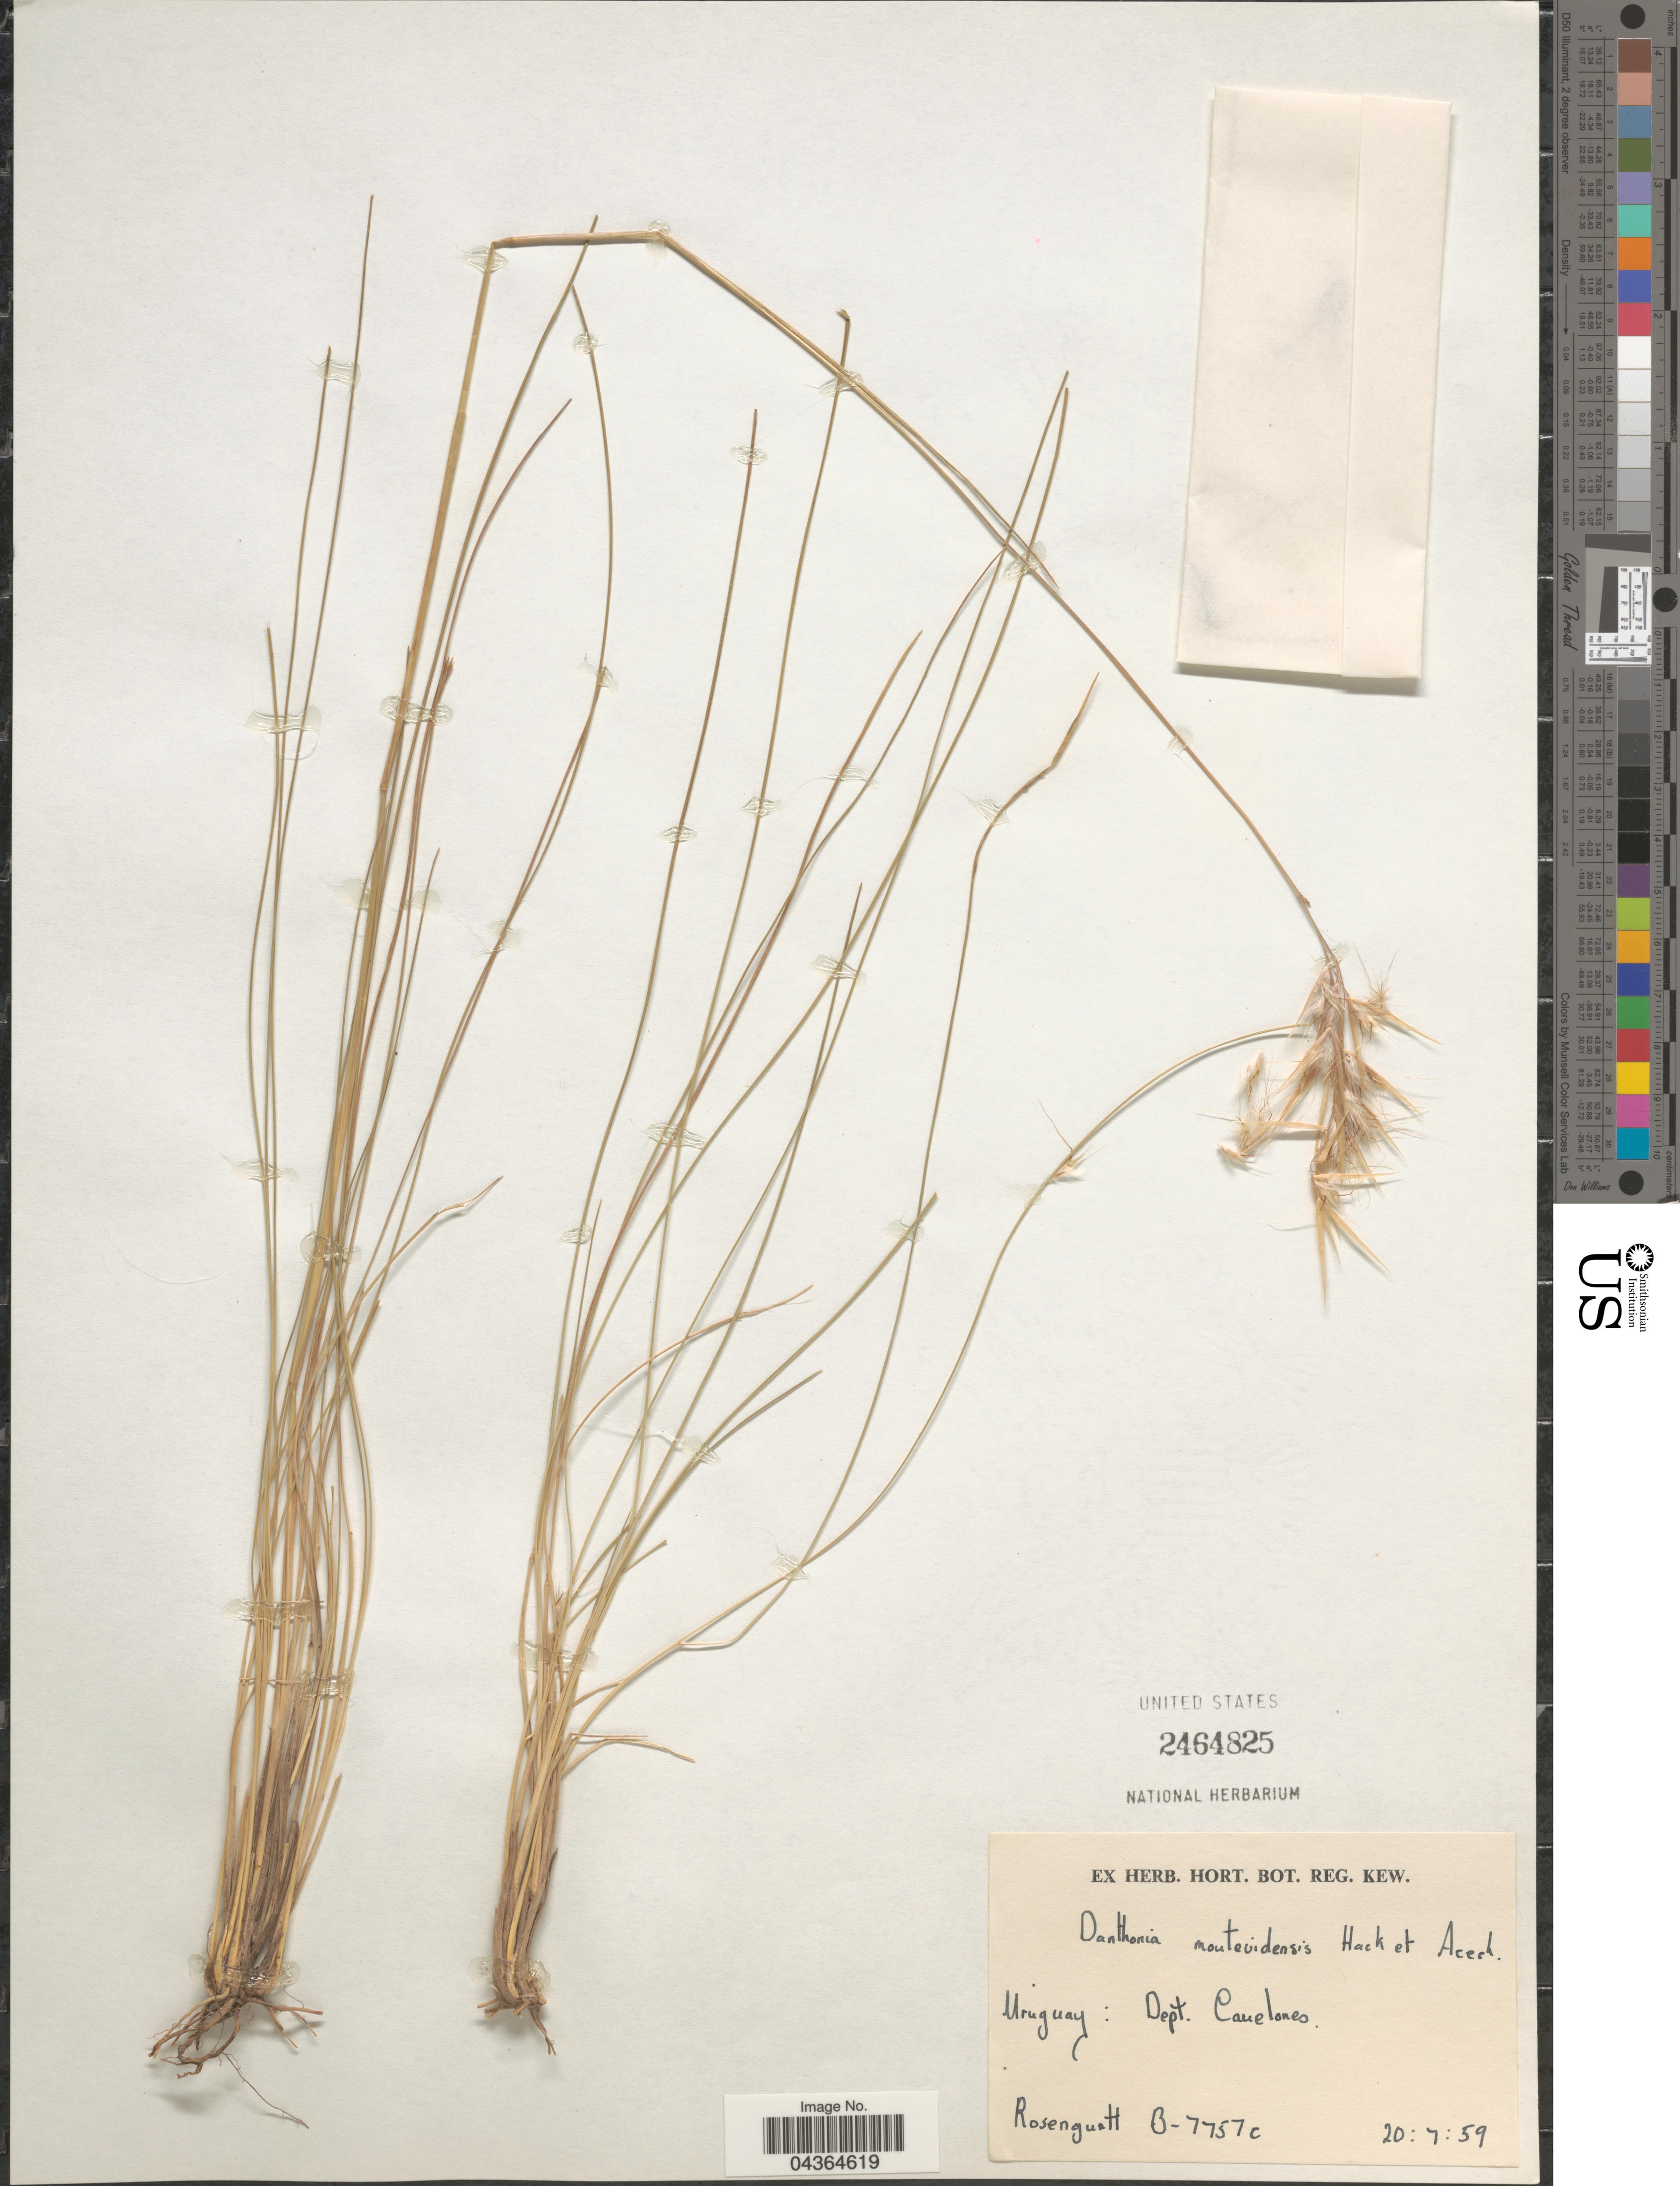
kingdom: Plantae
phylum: Tracheophyta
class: Liliopsida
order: Poales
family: Poaceae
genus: Danthonia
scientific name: Danthonia montevidensis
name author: (Hack.) Arechav.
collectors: Rosengurtt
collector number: B-7757c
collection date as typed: Transcribed d/m/y: 20/7/59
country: Uruguay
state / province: Canelones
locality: Dept. Canelones.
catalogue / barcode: US 2464825